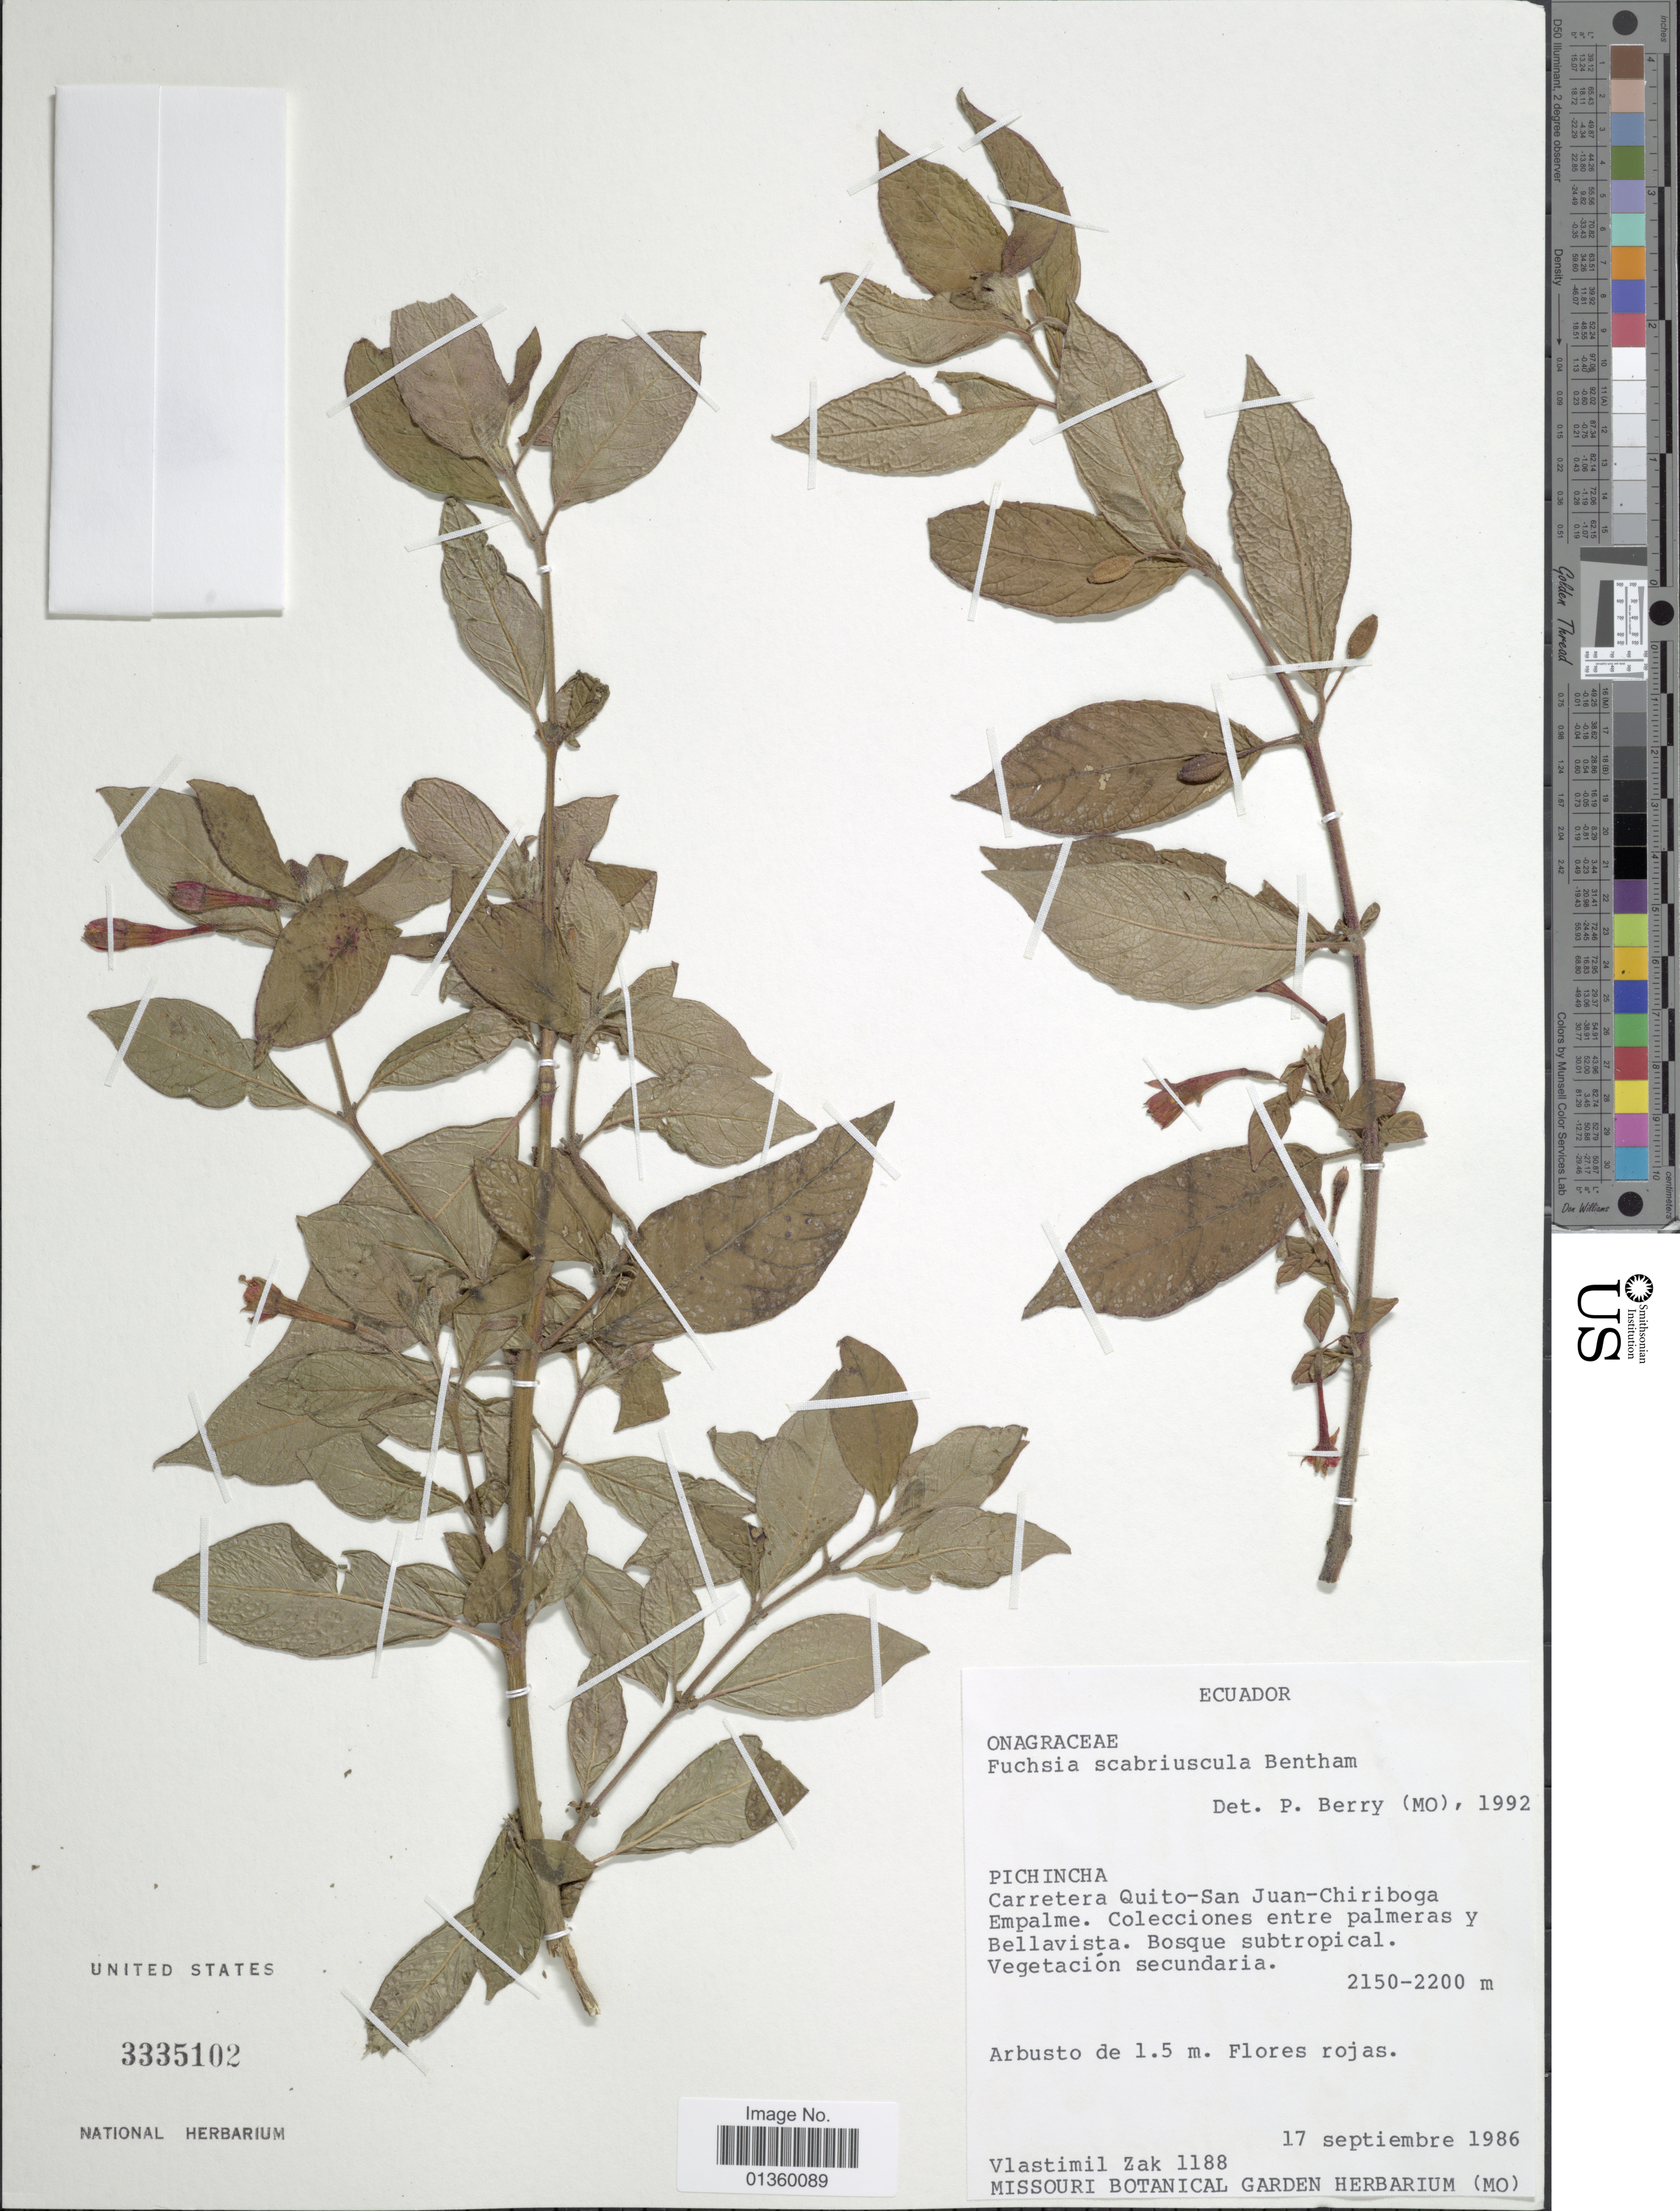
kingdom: Plantae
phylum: Tracheophyta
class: Magnoliopsida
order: Myrtales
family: Onagraceae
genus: Fuchsia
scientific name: Fuchsia scabriuscula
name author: Benth.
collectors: V. Zak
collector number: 1188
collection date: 1986-09-17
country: Ecuador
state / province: Pichincha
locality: Carretera Quito-San Juan-Chiriboga Empalme. Colecciones entre palmeras y Bellavista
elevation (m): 2150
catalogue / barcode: US 3335102